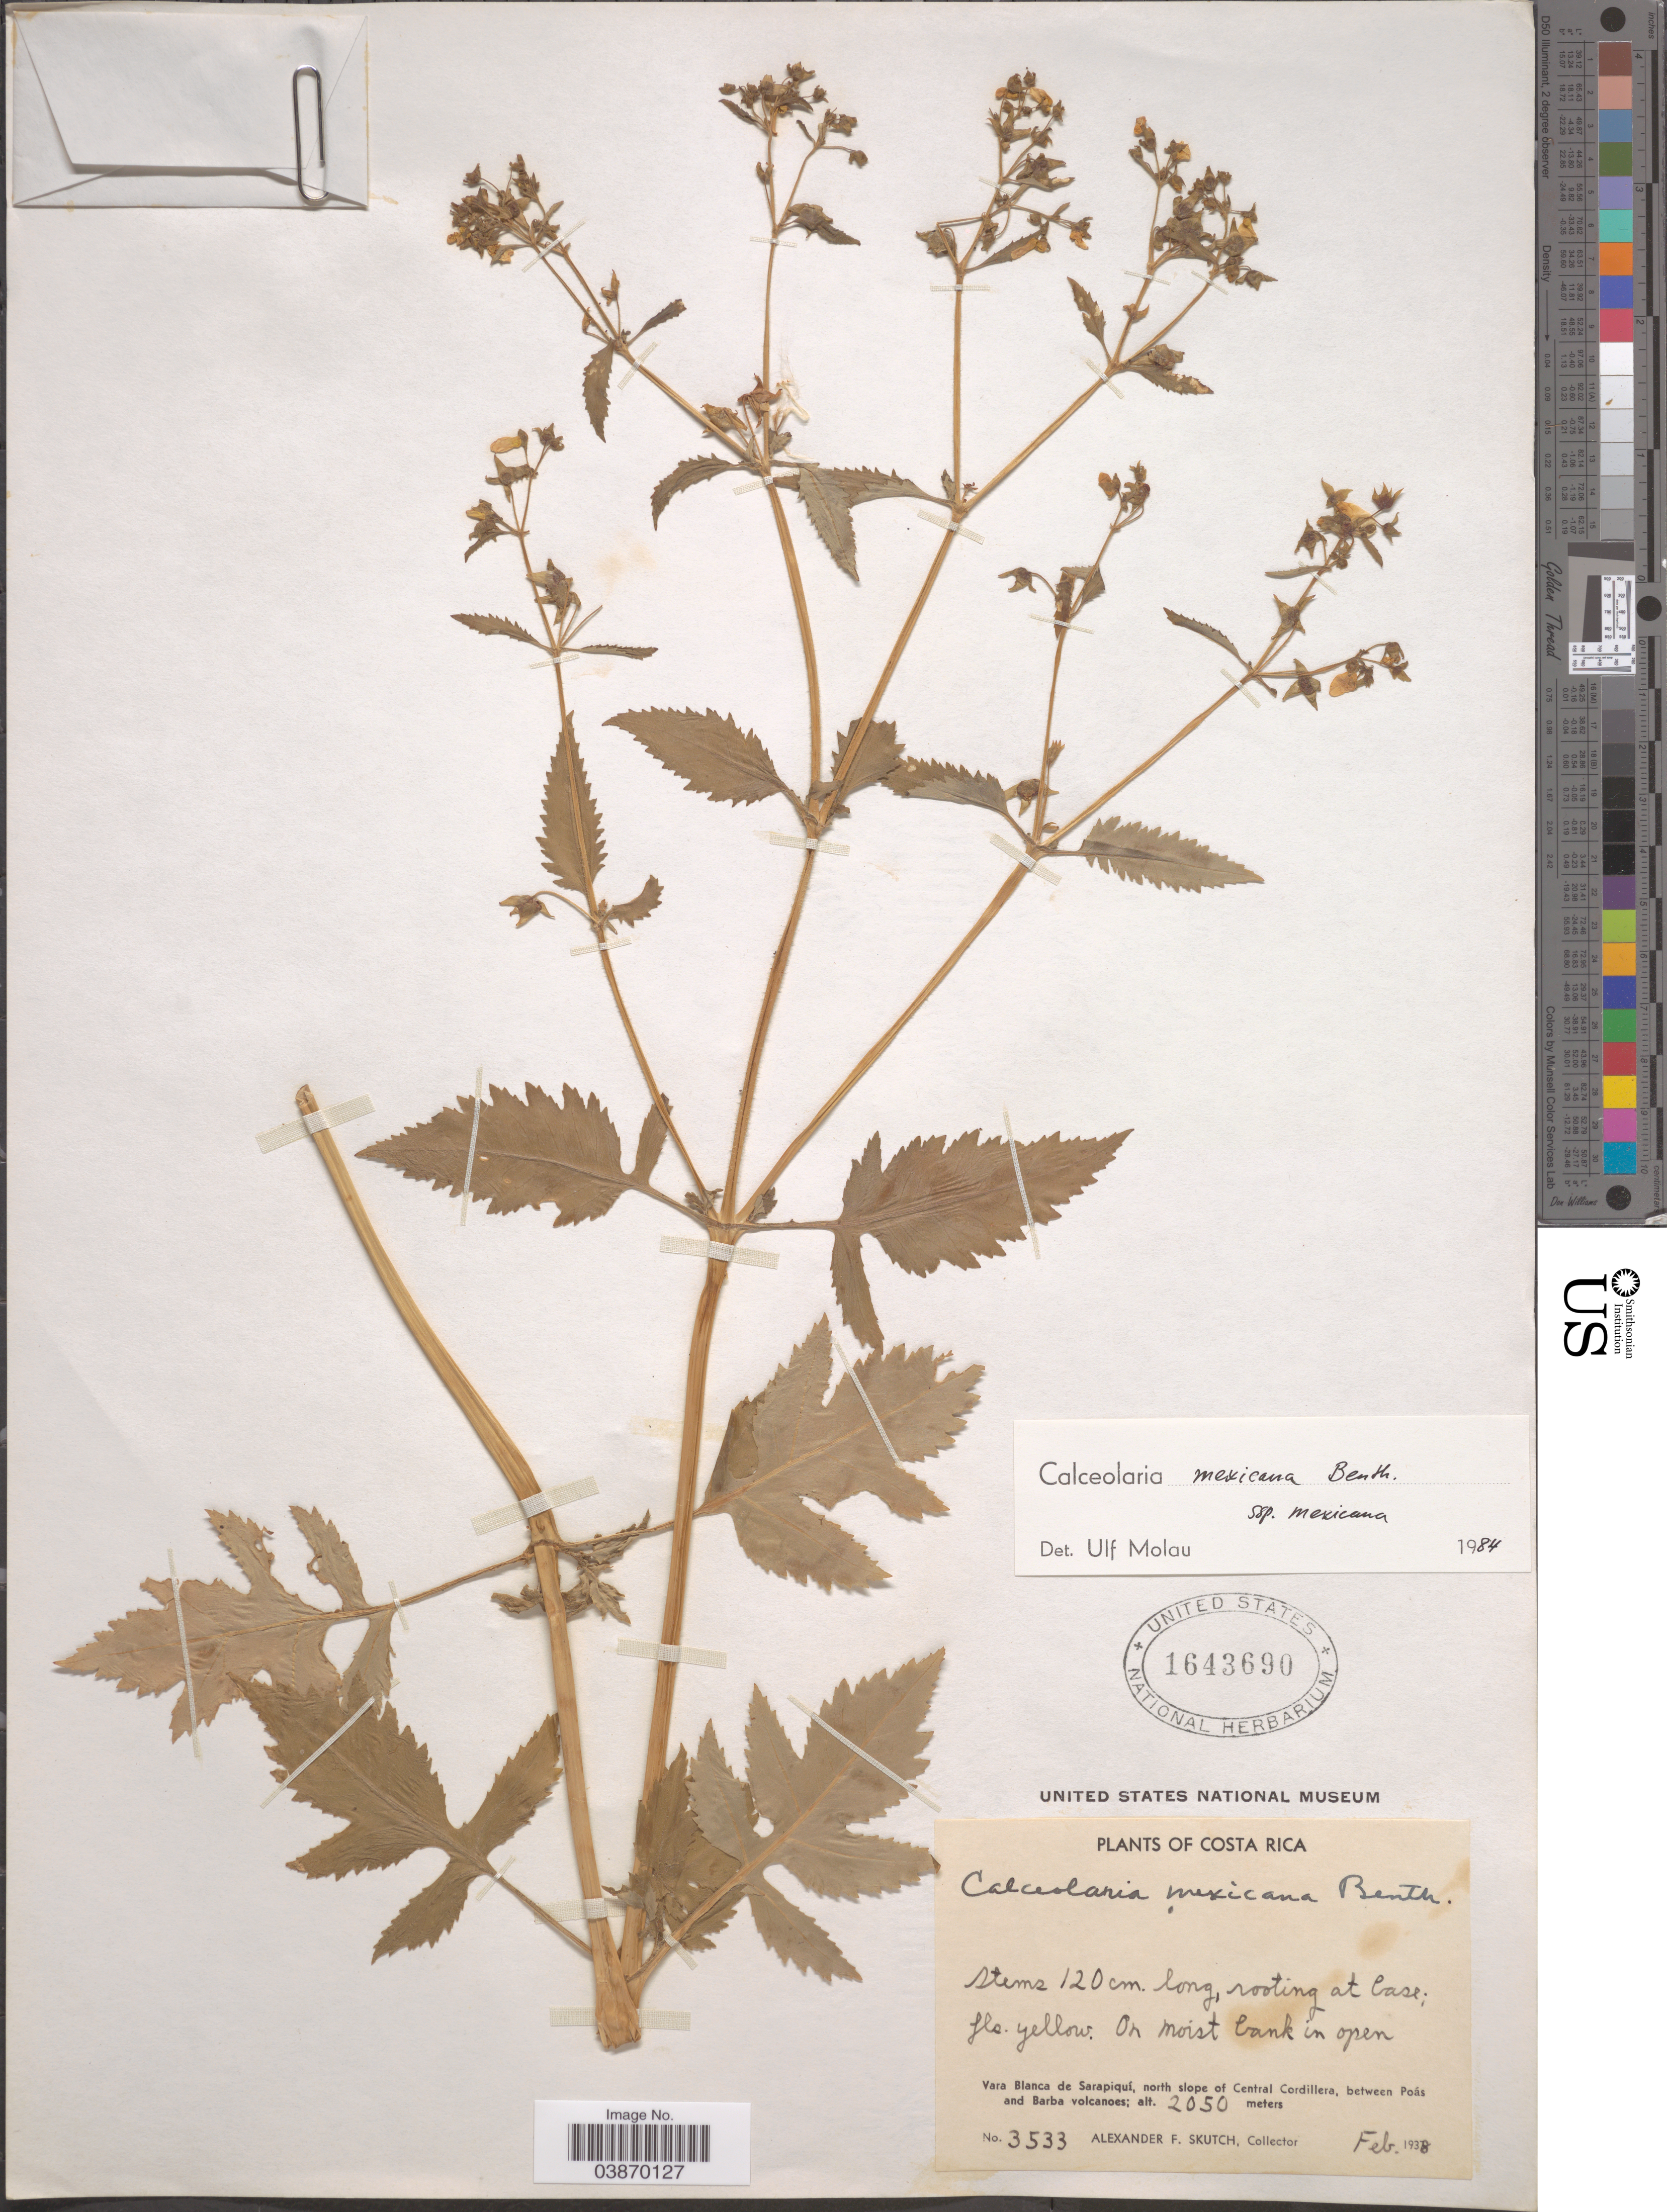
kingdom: Plantae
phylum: Tracheophyta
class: Magnoliopsida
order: Lamiales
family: Calceolariaceae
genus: Calceolaria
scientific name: Calceolaria mexicana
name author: Benth.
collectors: A. F. Skutch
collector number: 3533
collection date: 1938-02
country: Costa Rica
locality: Vara Blanca de Sarapiquí, north slopes of Central Cordillera, between Poás and Barba volcanoes.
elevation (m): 2050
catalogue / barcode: US 1643690